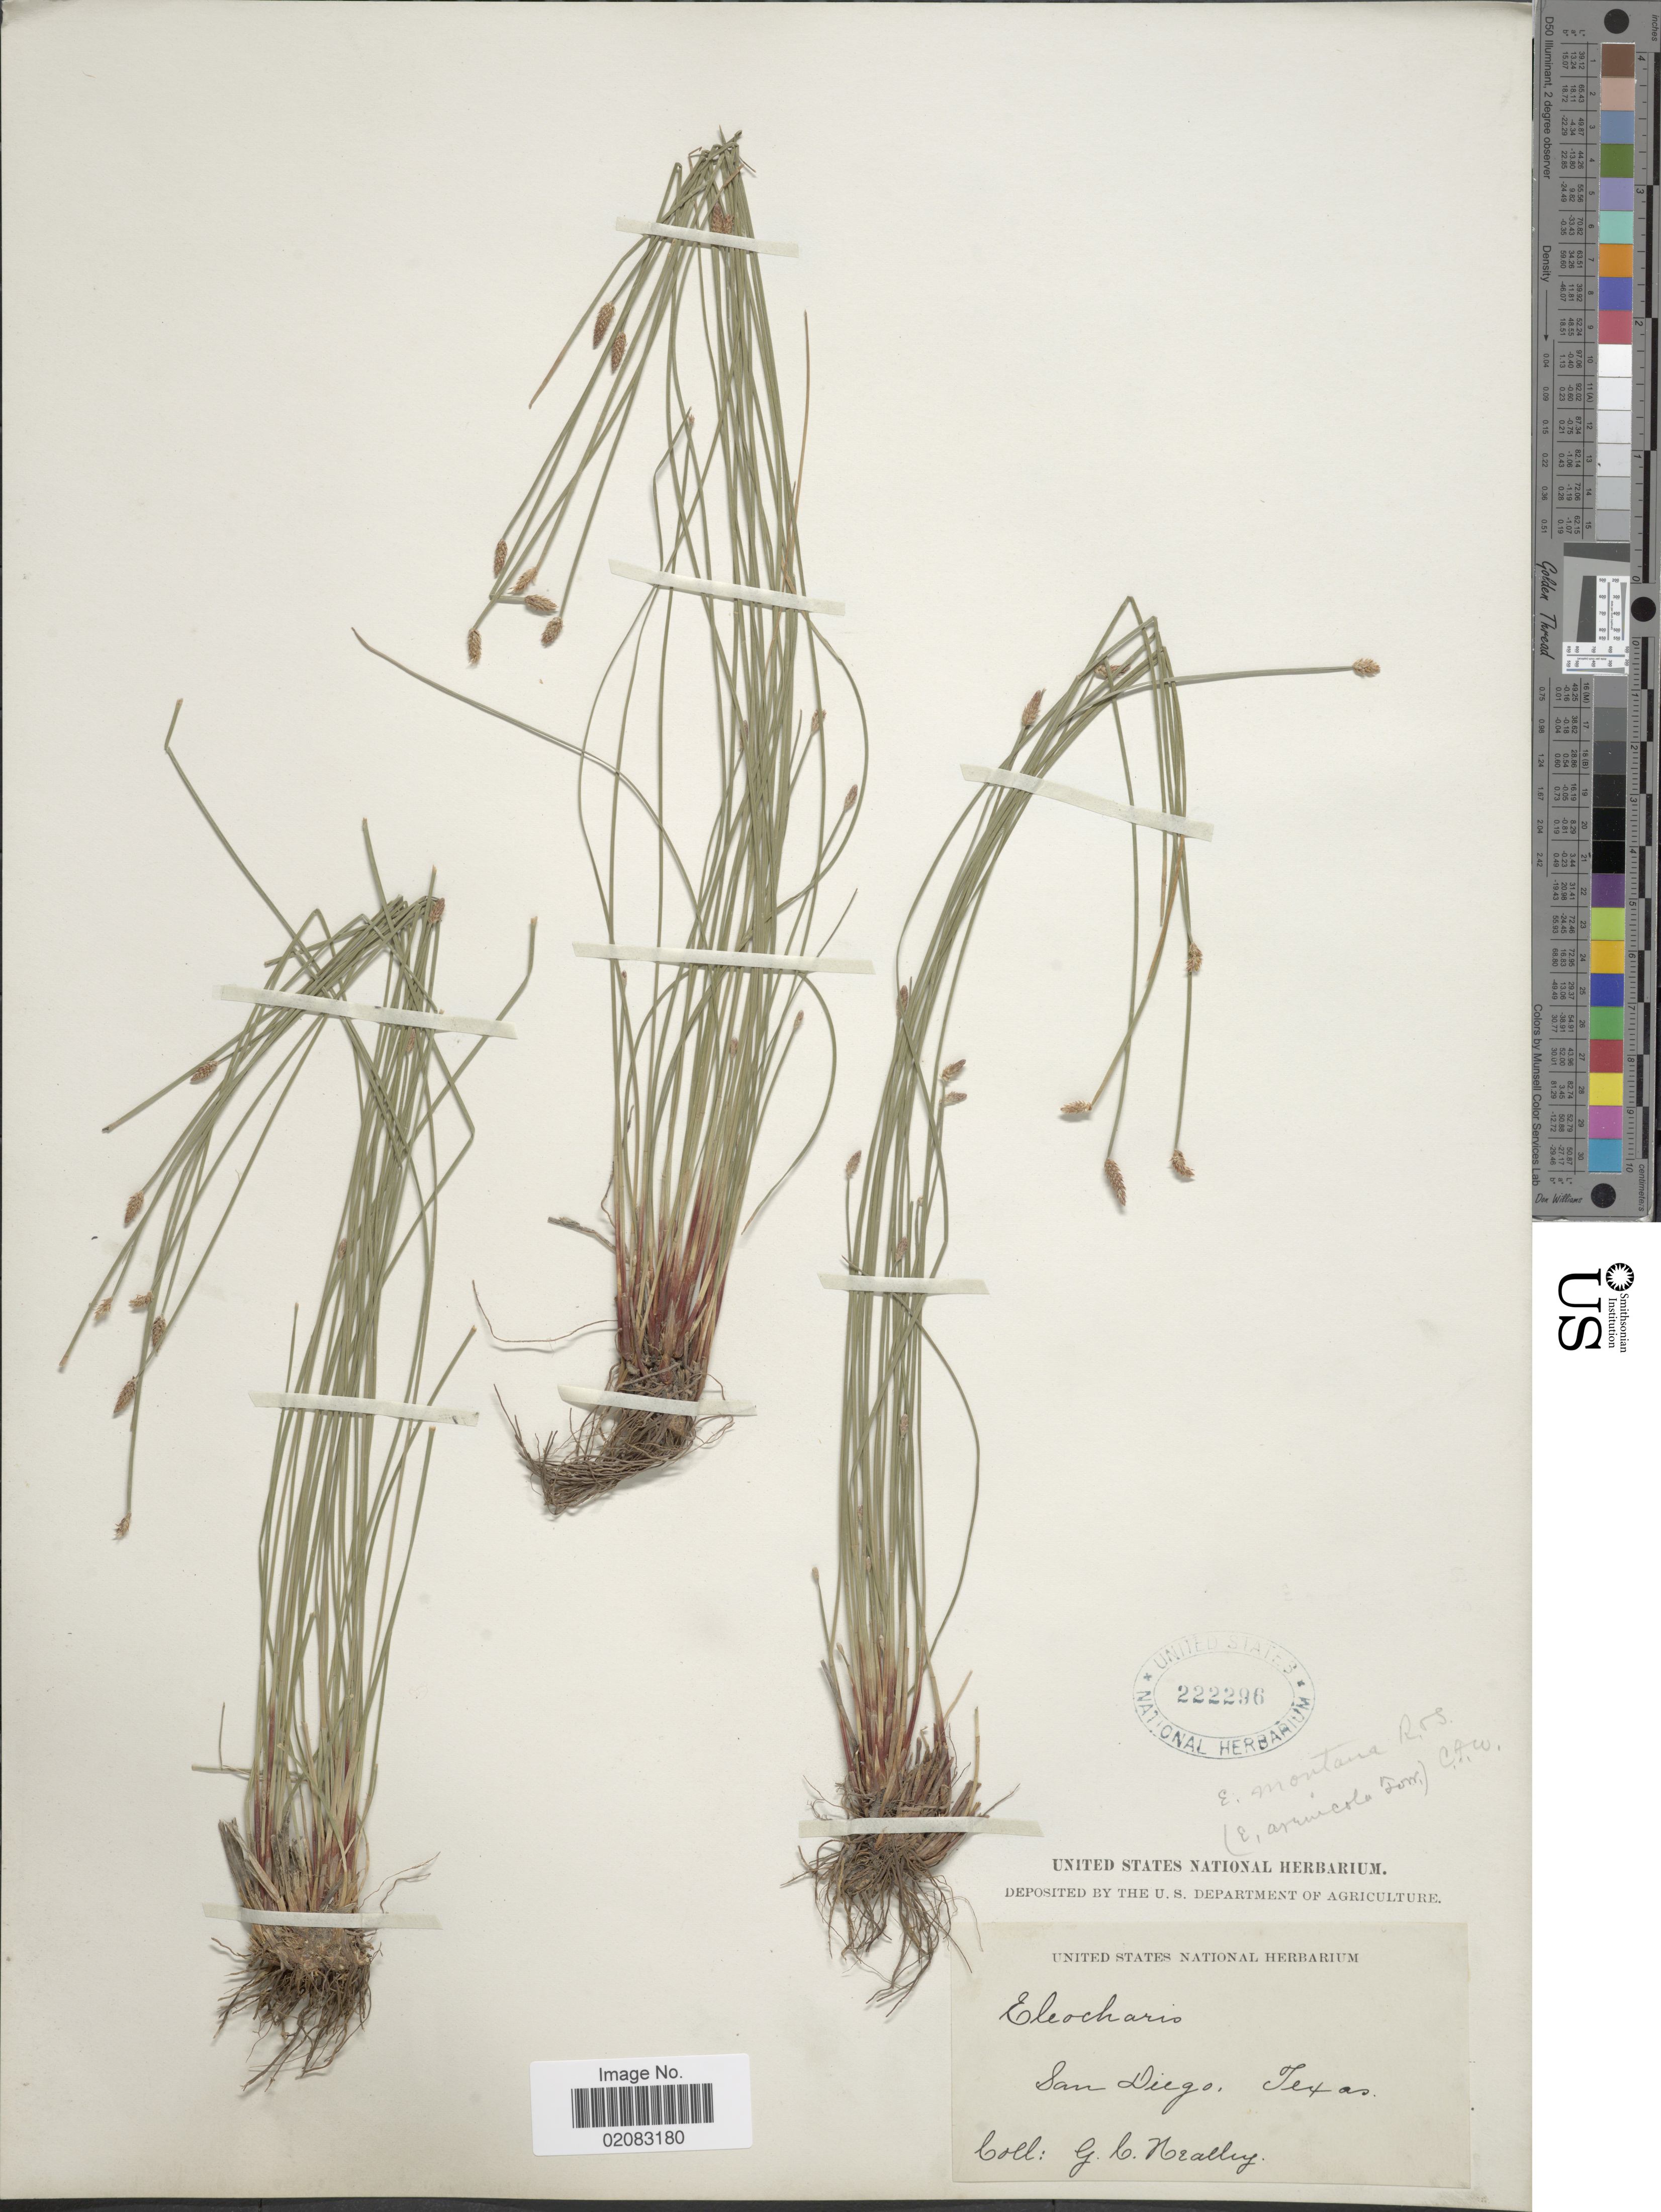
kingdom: Plantae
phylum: Tracheophyta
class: Liliopsida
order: Poales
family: Cyperaceae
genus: Eleocharis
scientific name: Eleocharis sp.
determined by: Strong, Mark T., (BOT), Smithsonian Institution - National Museum of Natural History (UNITED STATES)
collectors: G. C. Nealley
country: United States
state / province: Texas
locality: San Diego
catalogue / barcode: US 222296